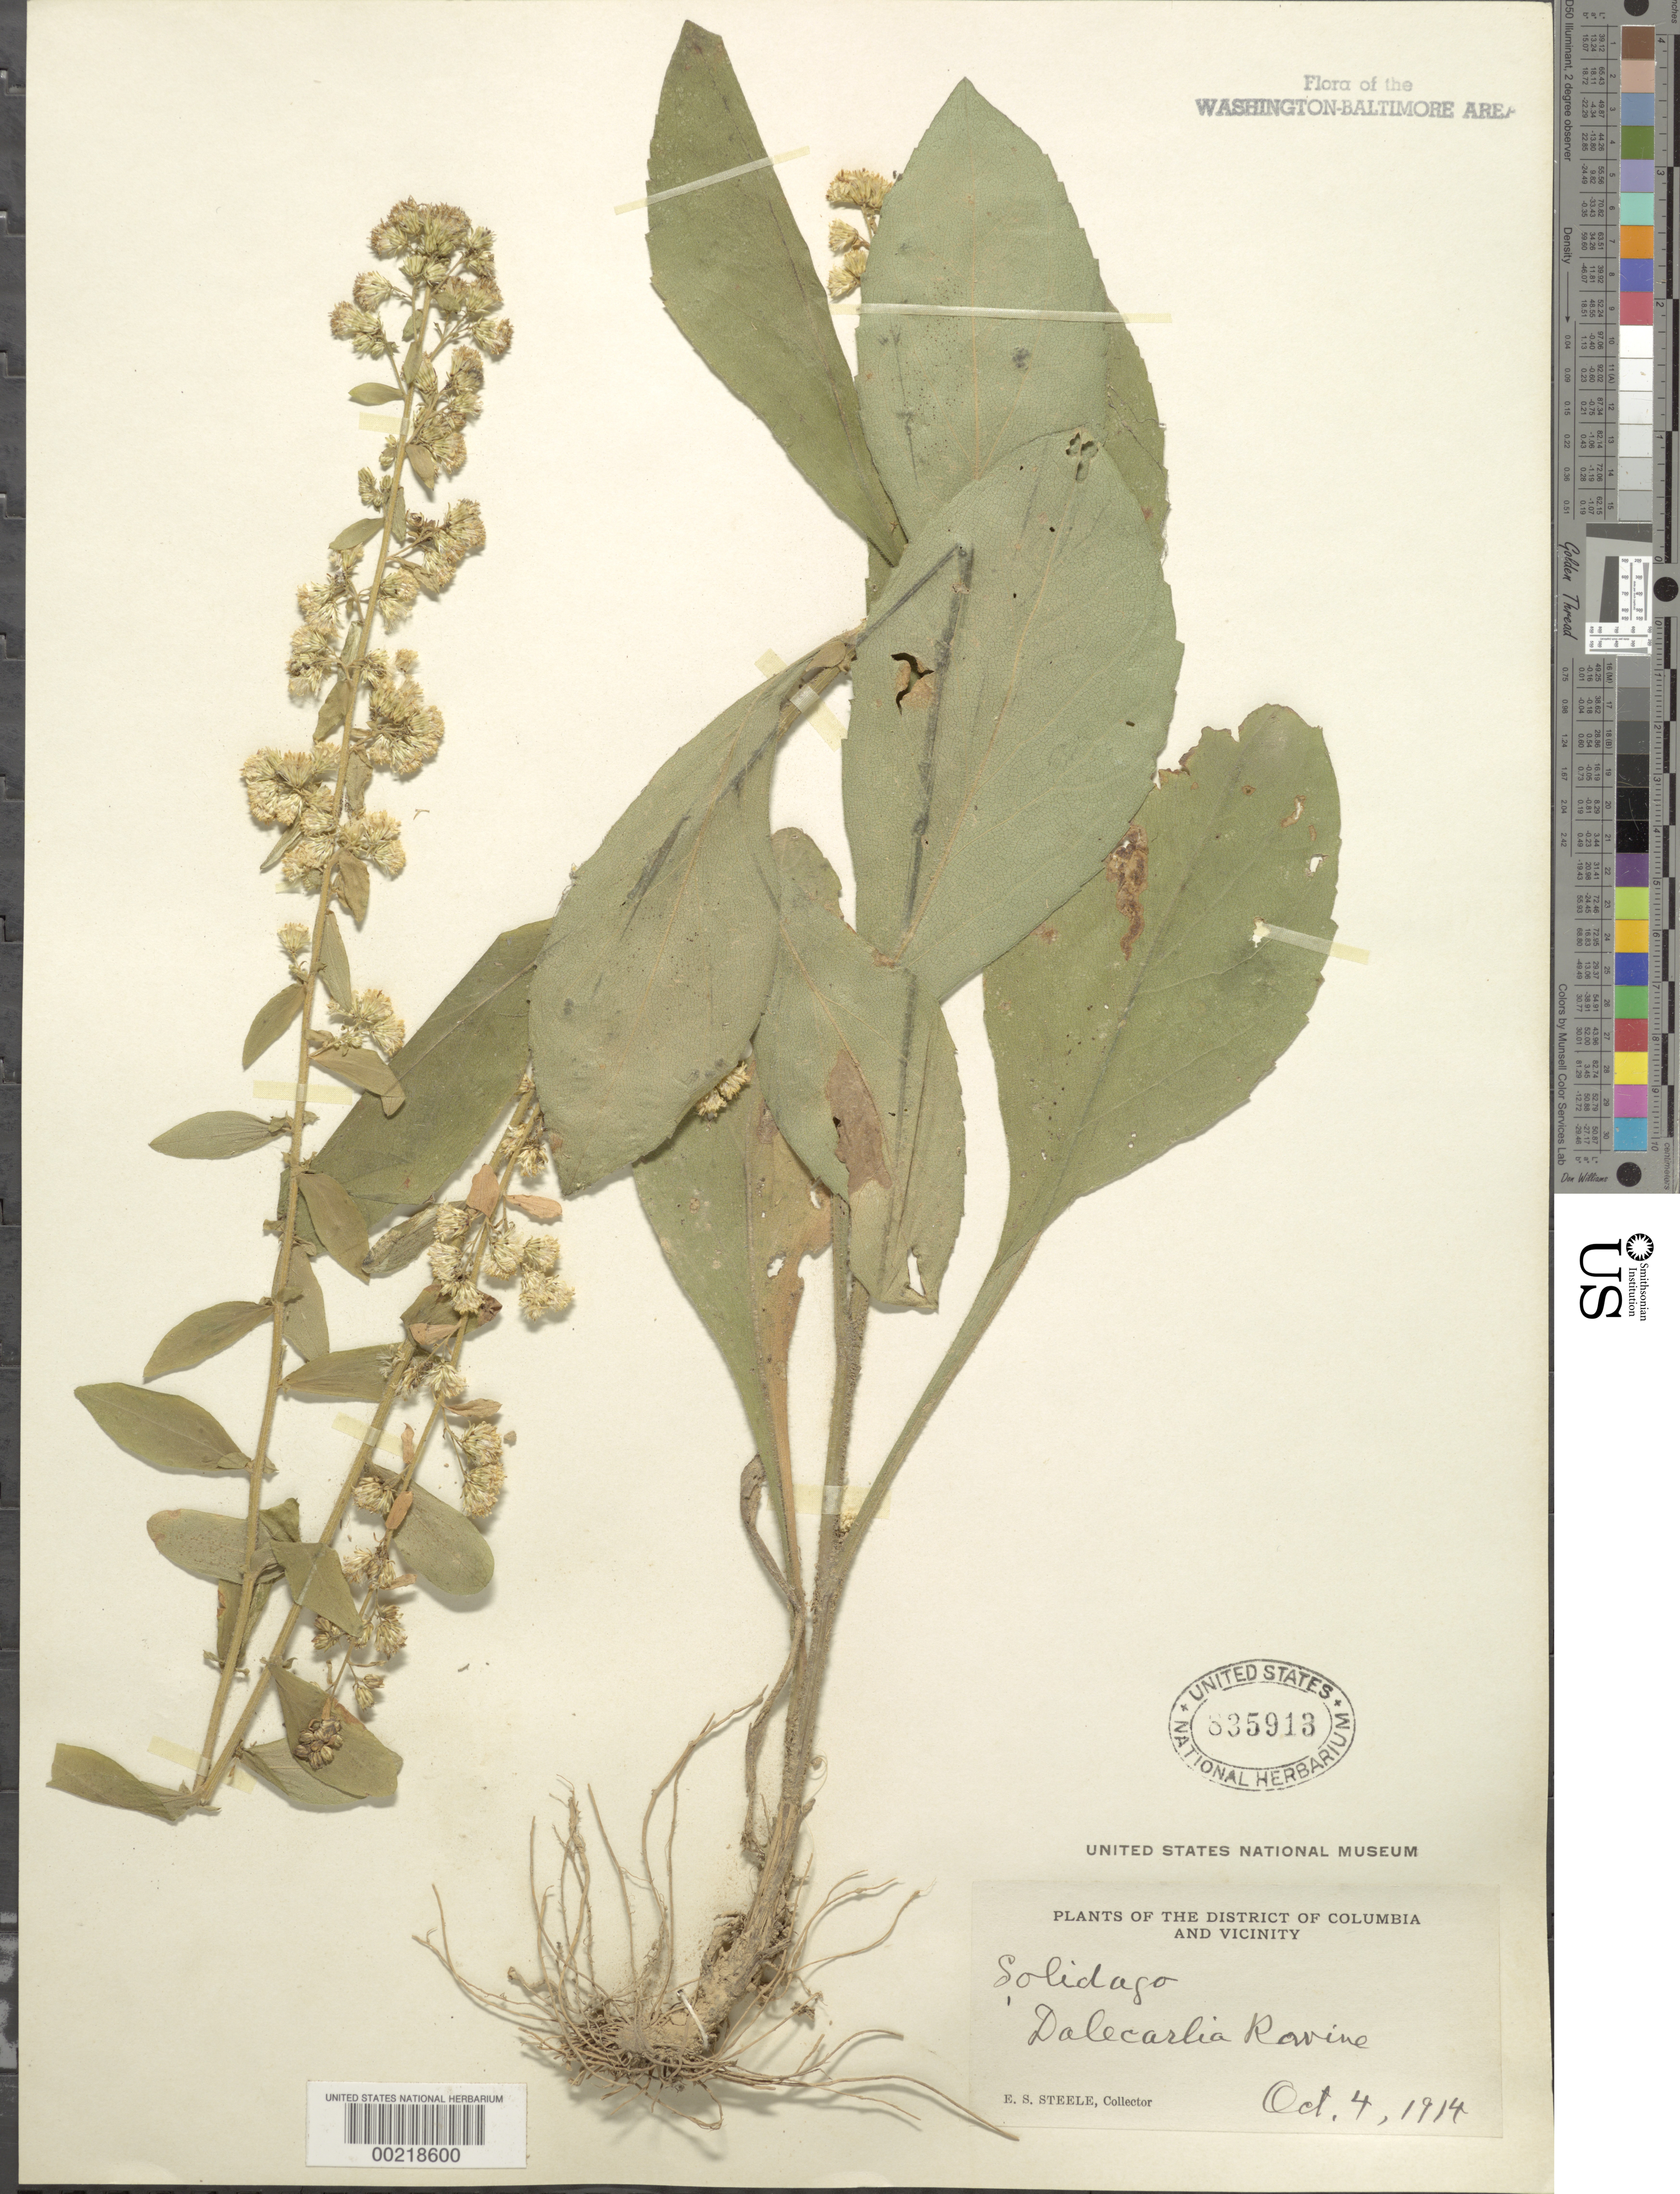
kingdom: Plantae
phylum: Tracheophyta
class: Magnoliopsida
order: Asterales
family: Asteraceae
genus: Solidago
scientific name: Solidago bicolor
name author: L.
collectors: E. Steele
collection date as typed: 04 Oct 1914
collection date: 1914-10-04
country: United States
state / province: District of Columbia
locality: Dalecarlia Ravine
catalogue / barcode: US 835913